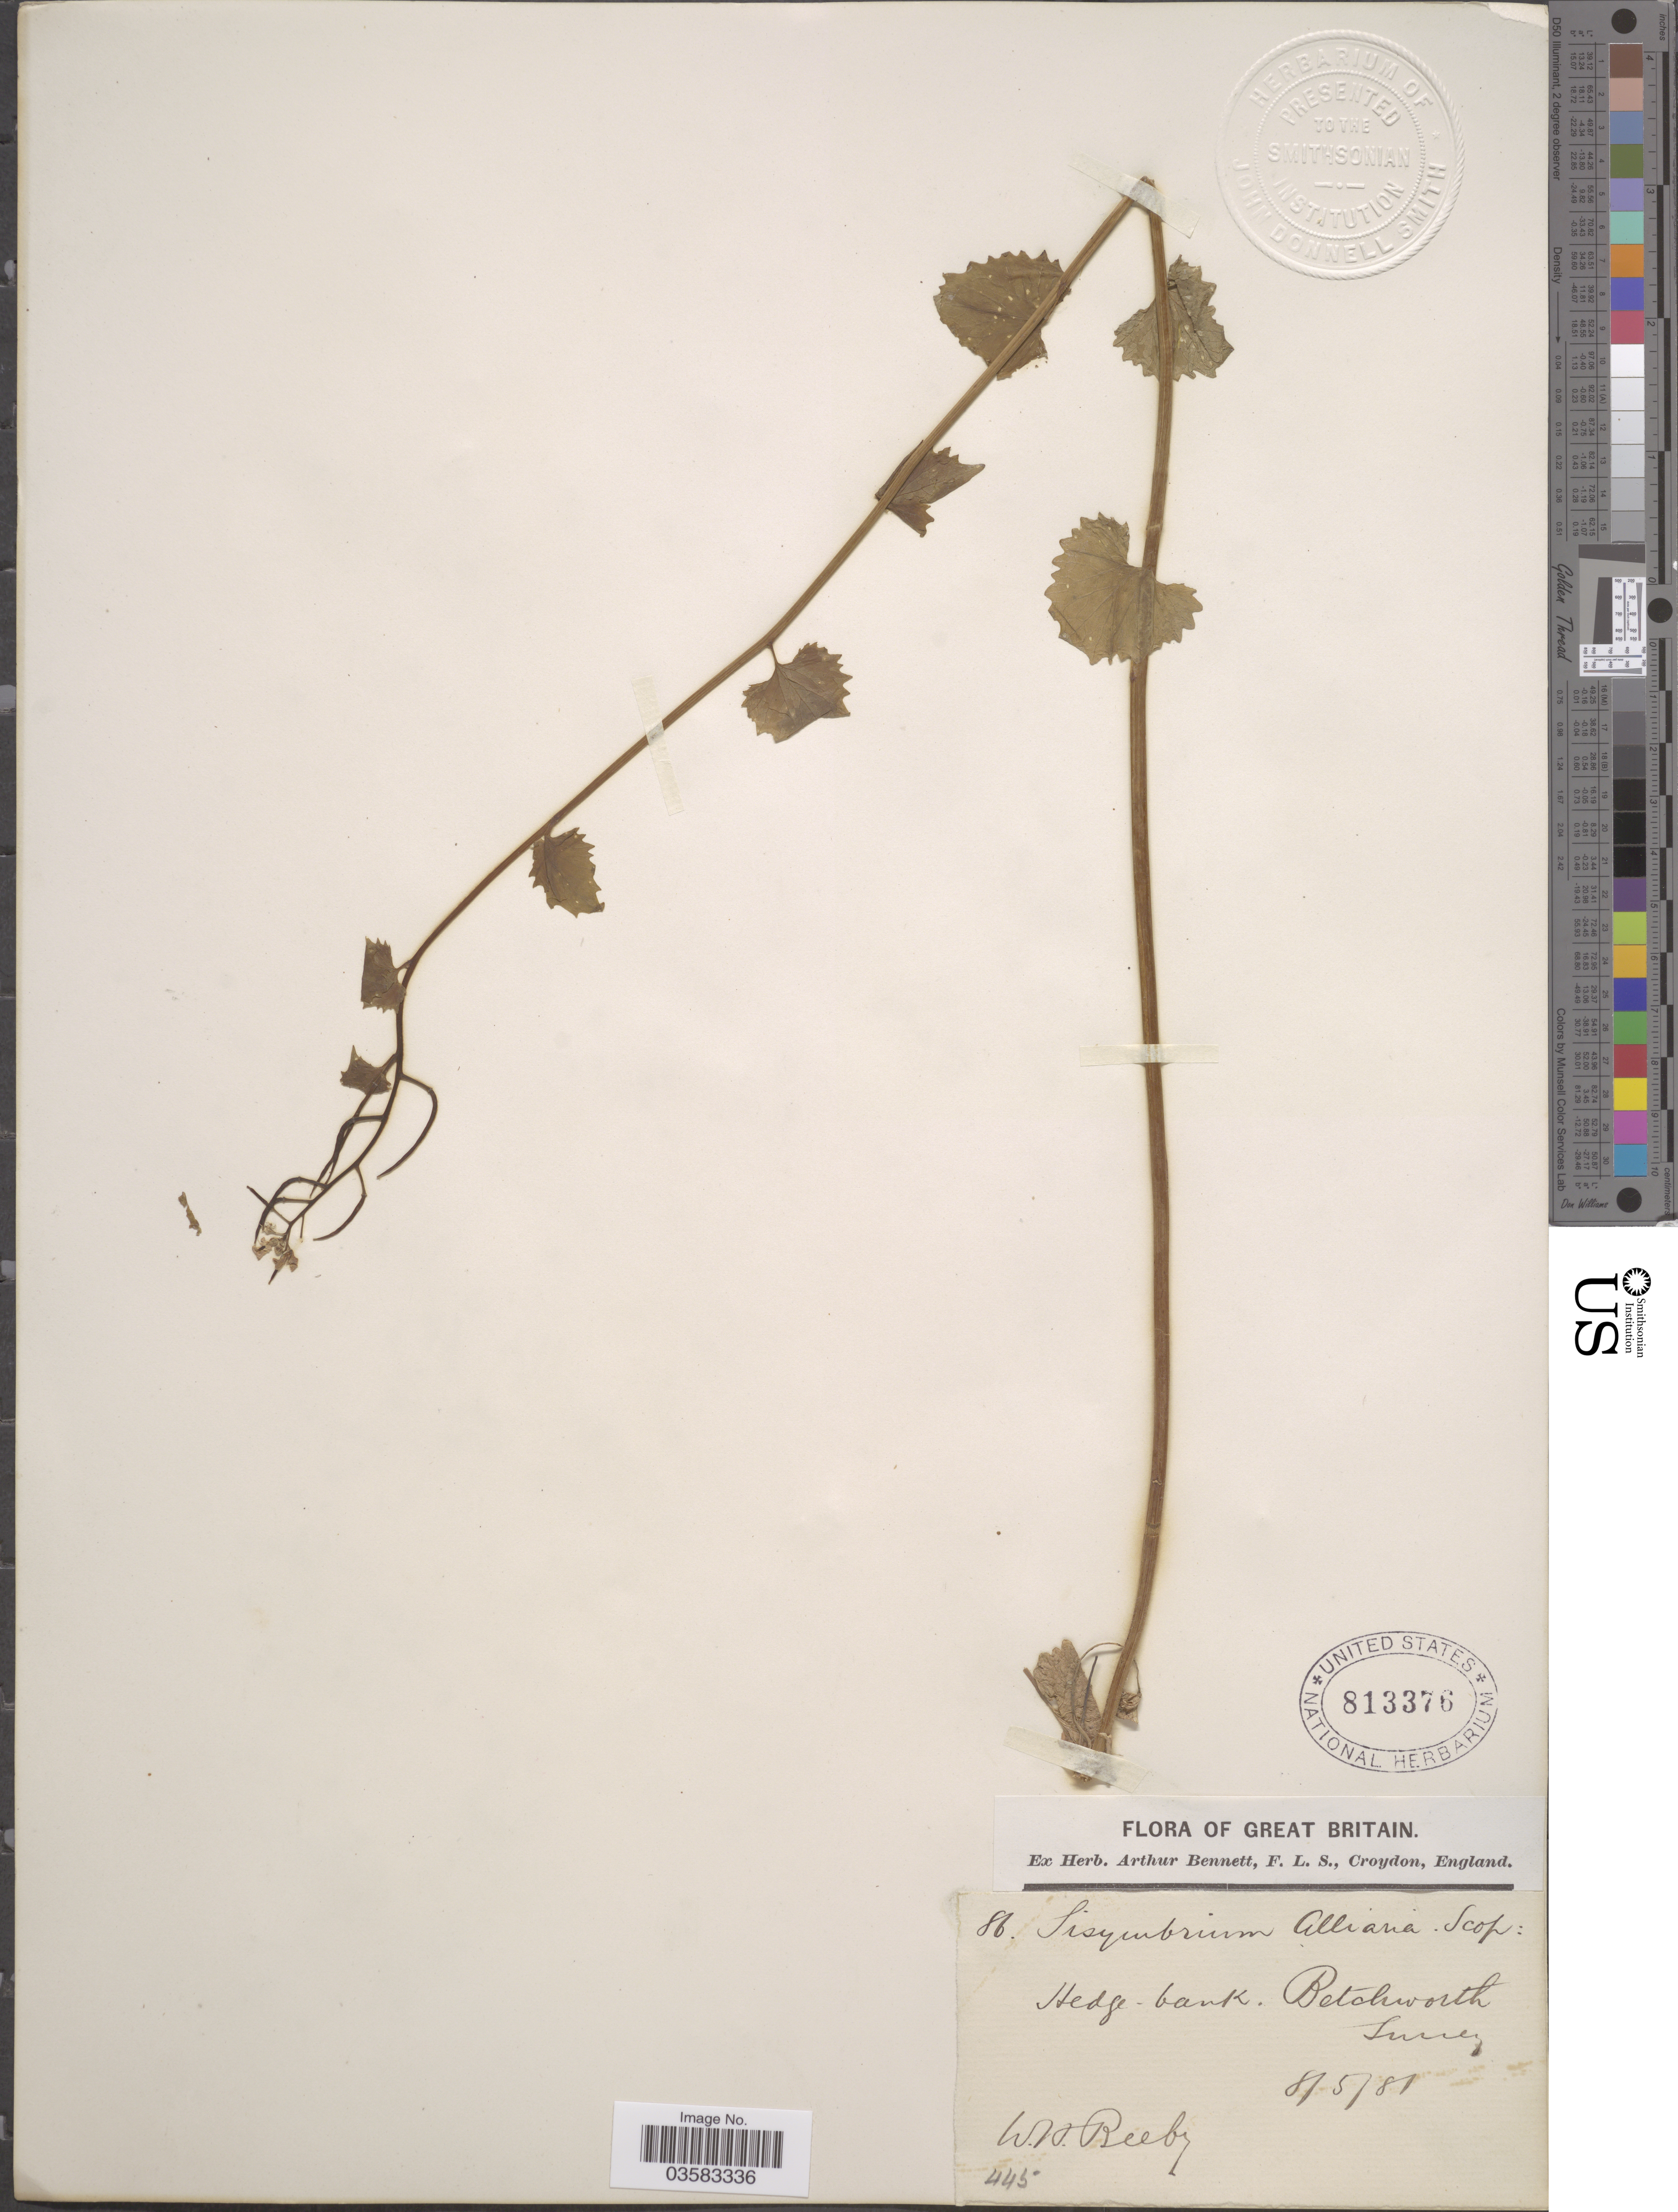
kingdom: Plantae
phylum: Tracheophyta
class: Magnoliopsida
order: Brassicales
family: Brassicaceae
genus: Sisymbrium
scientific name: Sisymbrium alliaria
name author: (L.) Scop.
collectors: W. Beeby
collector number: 86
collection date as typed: Transcribed d/m/y: 8/5/81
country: United Kingdom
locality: Hedge-bank. Betchworth Surrey.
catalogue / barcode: US 813376